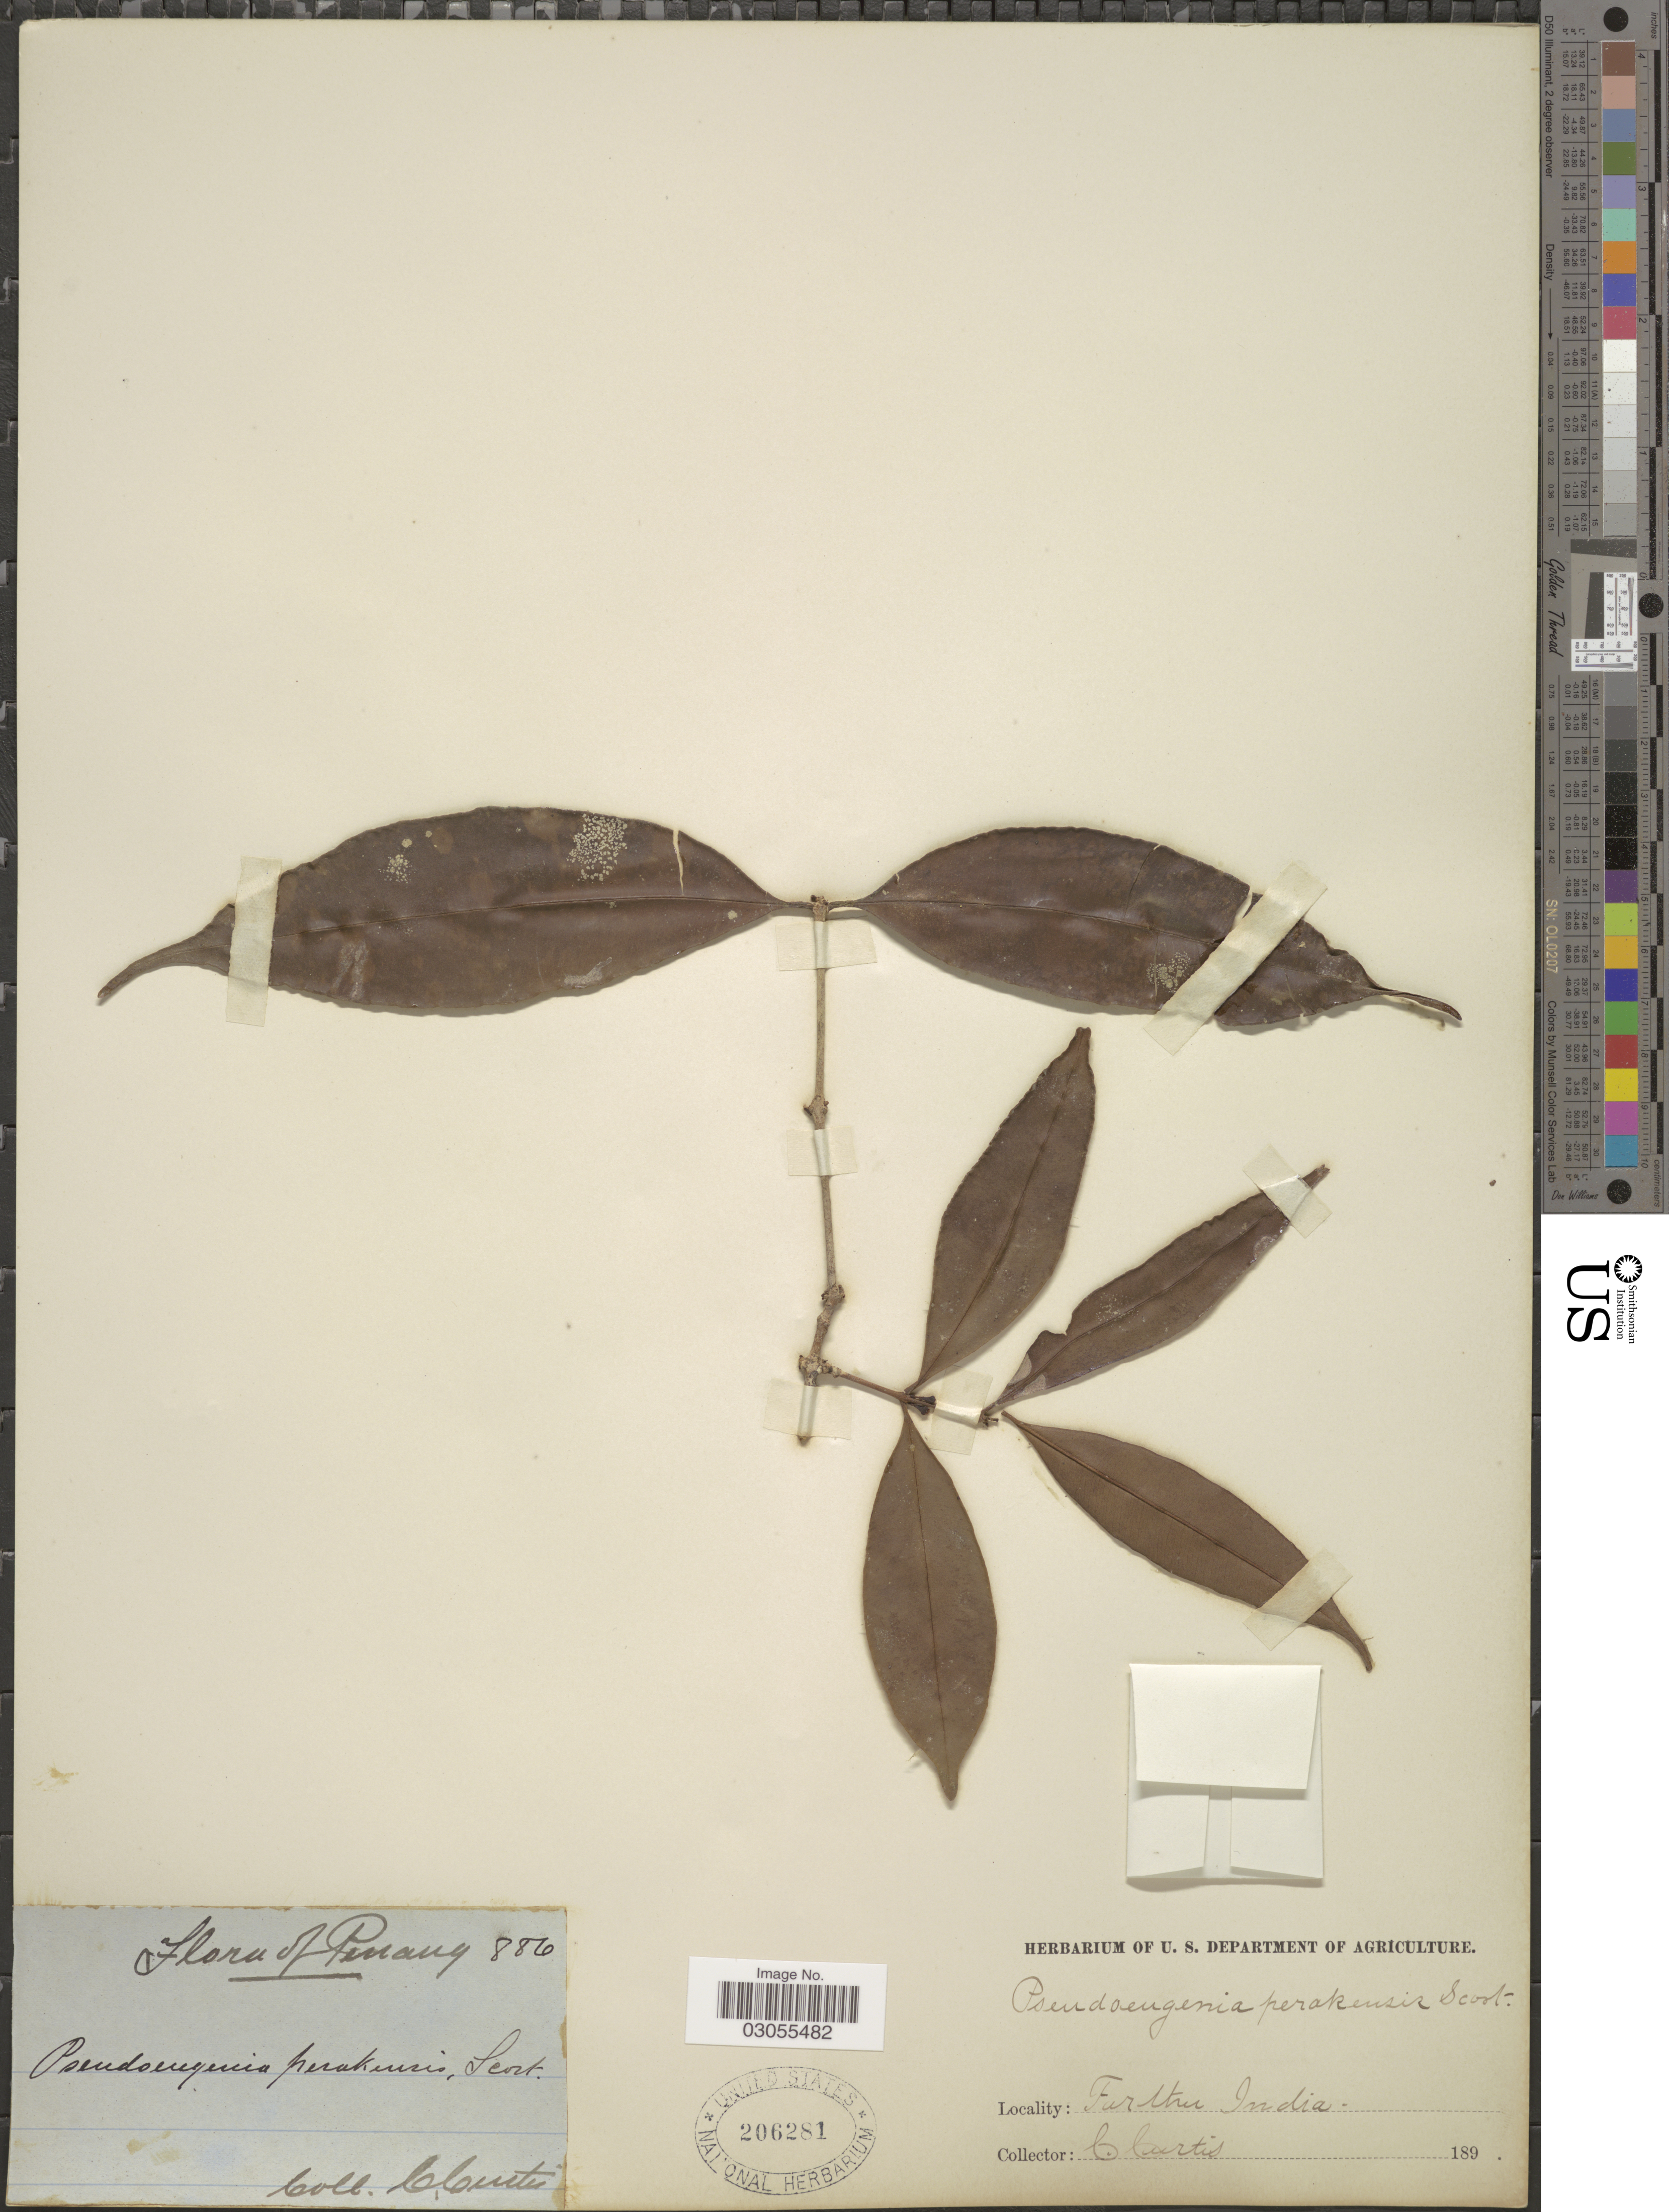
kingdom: Plantae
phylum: Tracheophyta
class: Magnoliopsida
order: Myrtales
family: Myrtaceae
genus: Syzygium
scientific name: Syzygium skiophilum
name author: (Duthie) Airy Shaw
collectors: C. Curtis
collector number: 886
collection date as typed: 189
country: Malaysia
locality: Penang. Further India.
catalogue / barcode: US 206281